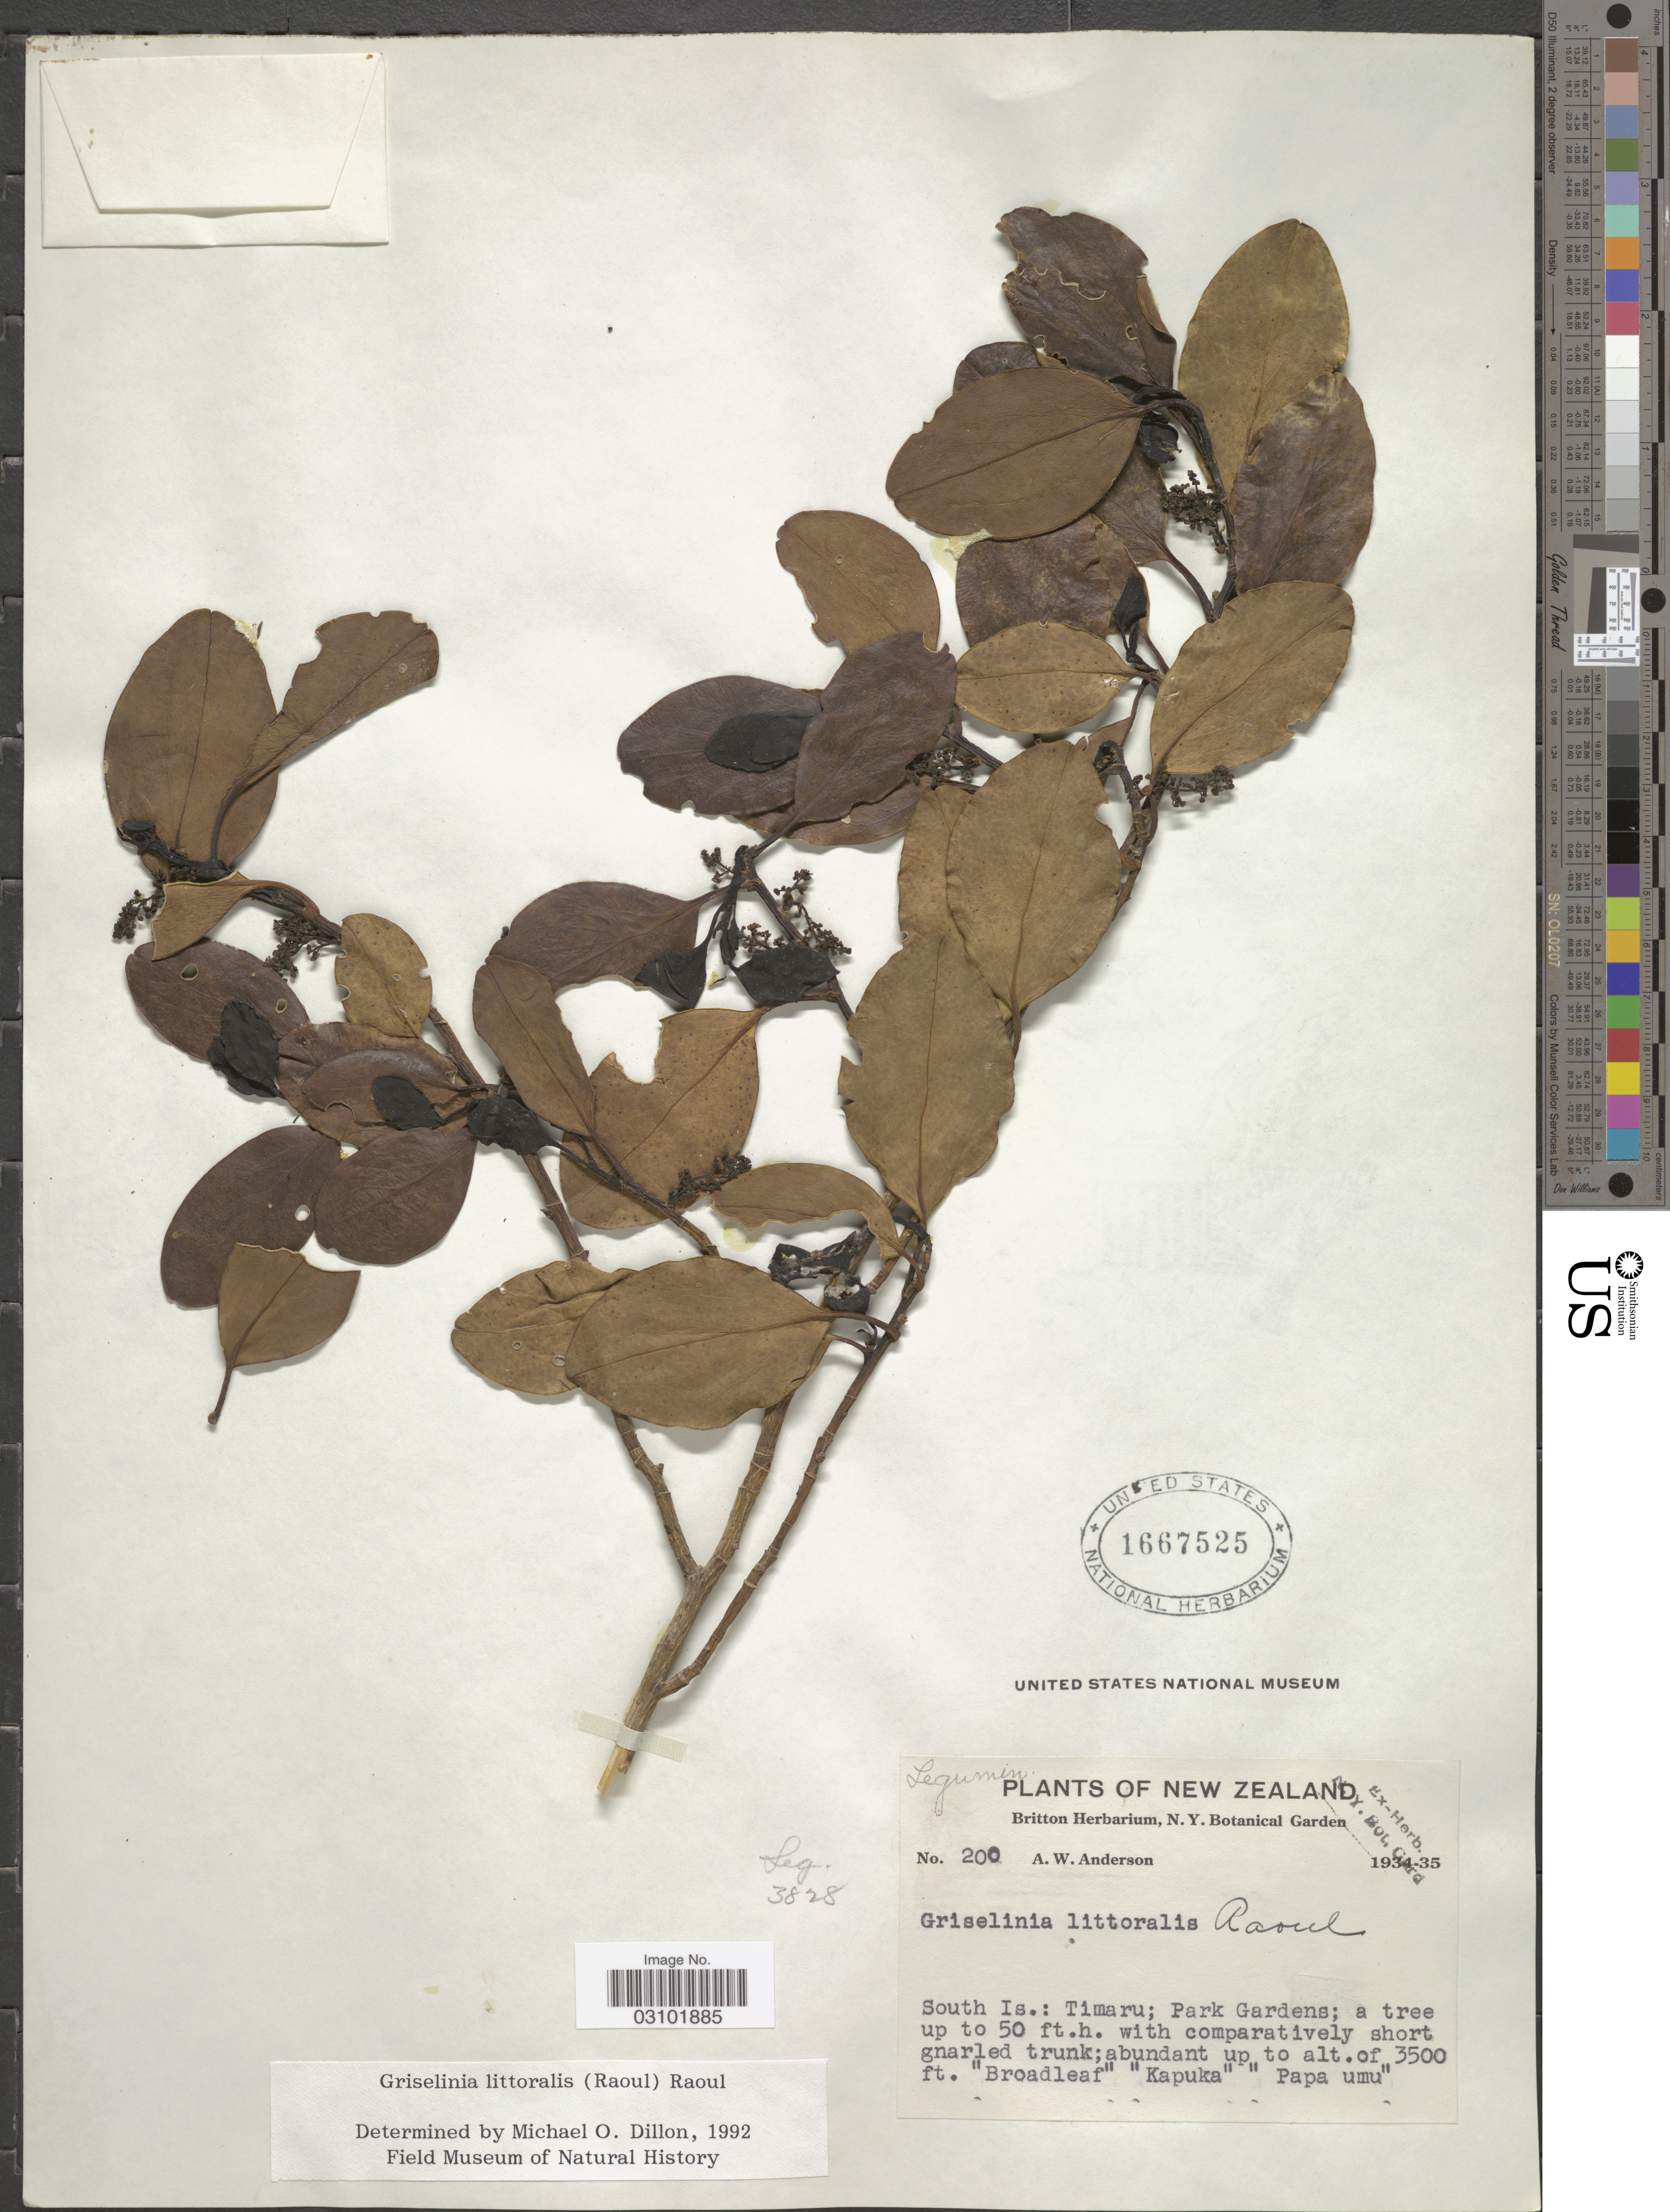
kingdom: Plantae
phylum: Tracheophyta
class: Magnoliopsida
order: Apiales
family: Griseliniaceae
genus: Griselinia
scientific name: Griselinia littoralis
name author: (Raoul) Raoul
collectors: A. W. Anderson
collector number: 200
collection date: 1934/1935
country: New Zealand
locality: South Is.: Timaru; Park Gardens.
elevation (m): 1067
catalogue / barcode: US 1667525